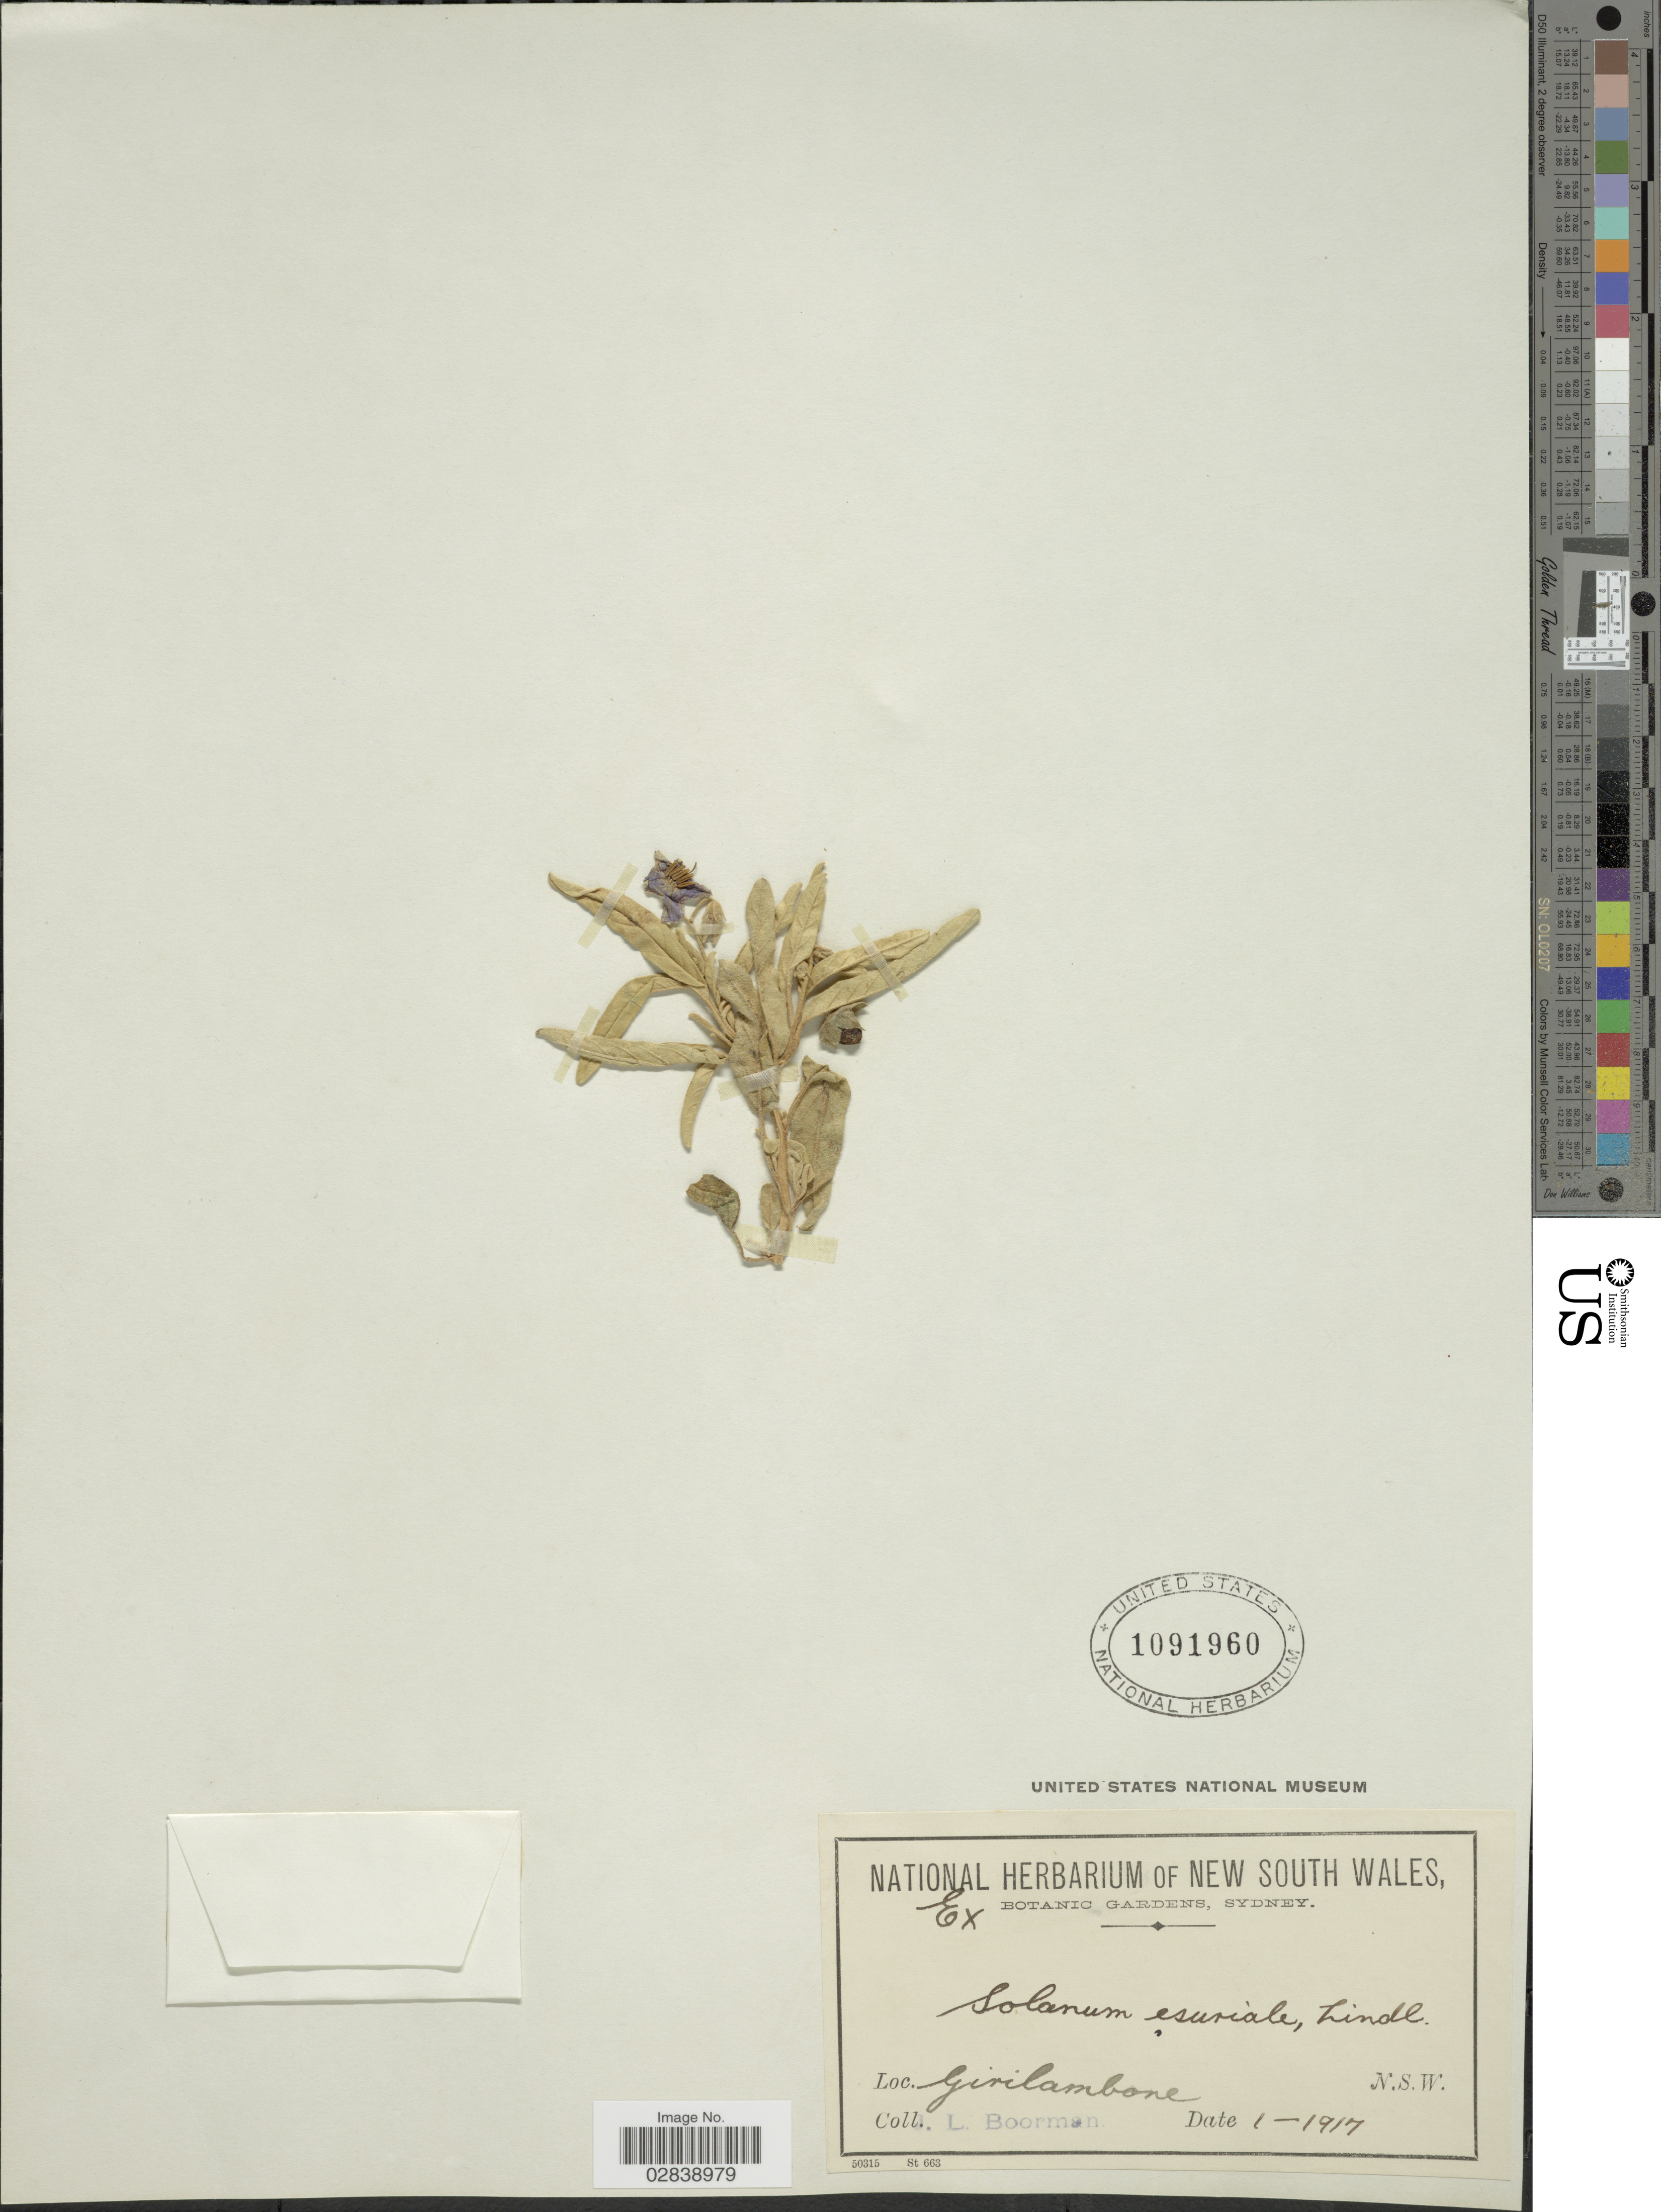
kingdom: Plantae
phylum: Tracheophyta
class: Magnoliopsida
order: Solanales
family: Solanaceae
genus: Solanum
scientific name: Solanum esuriale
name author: Lindl.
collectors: J. Boorman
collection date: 1917-01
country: Australia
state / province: New South Wales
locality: Girilambone.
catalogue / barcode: US 1091960